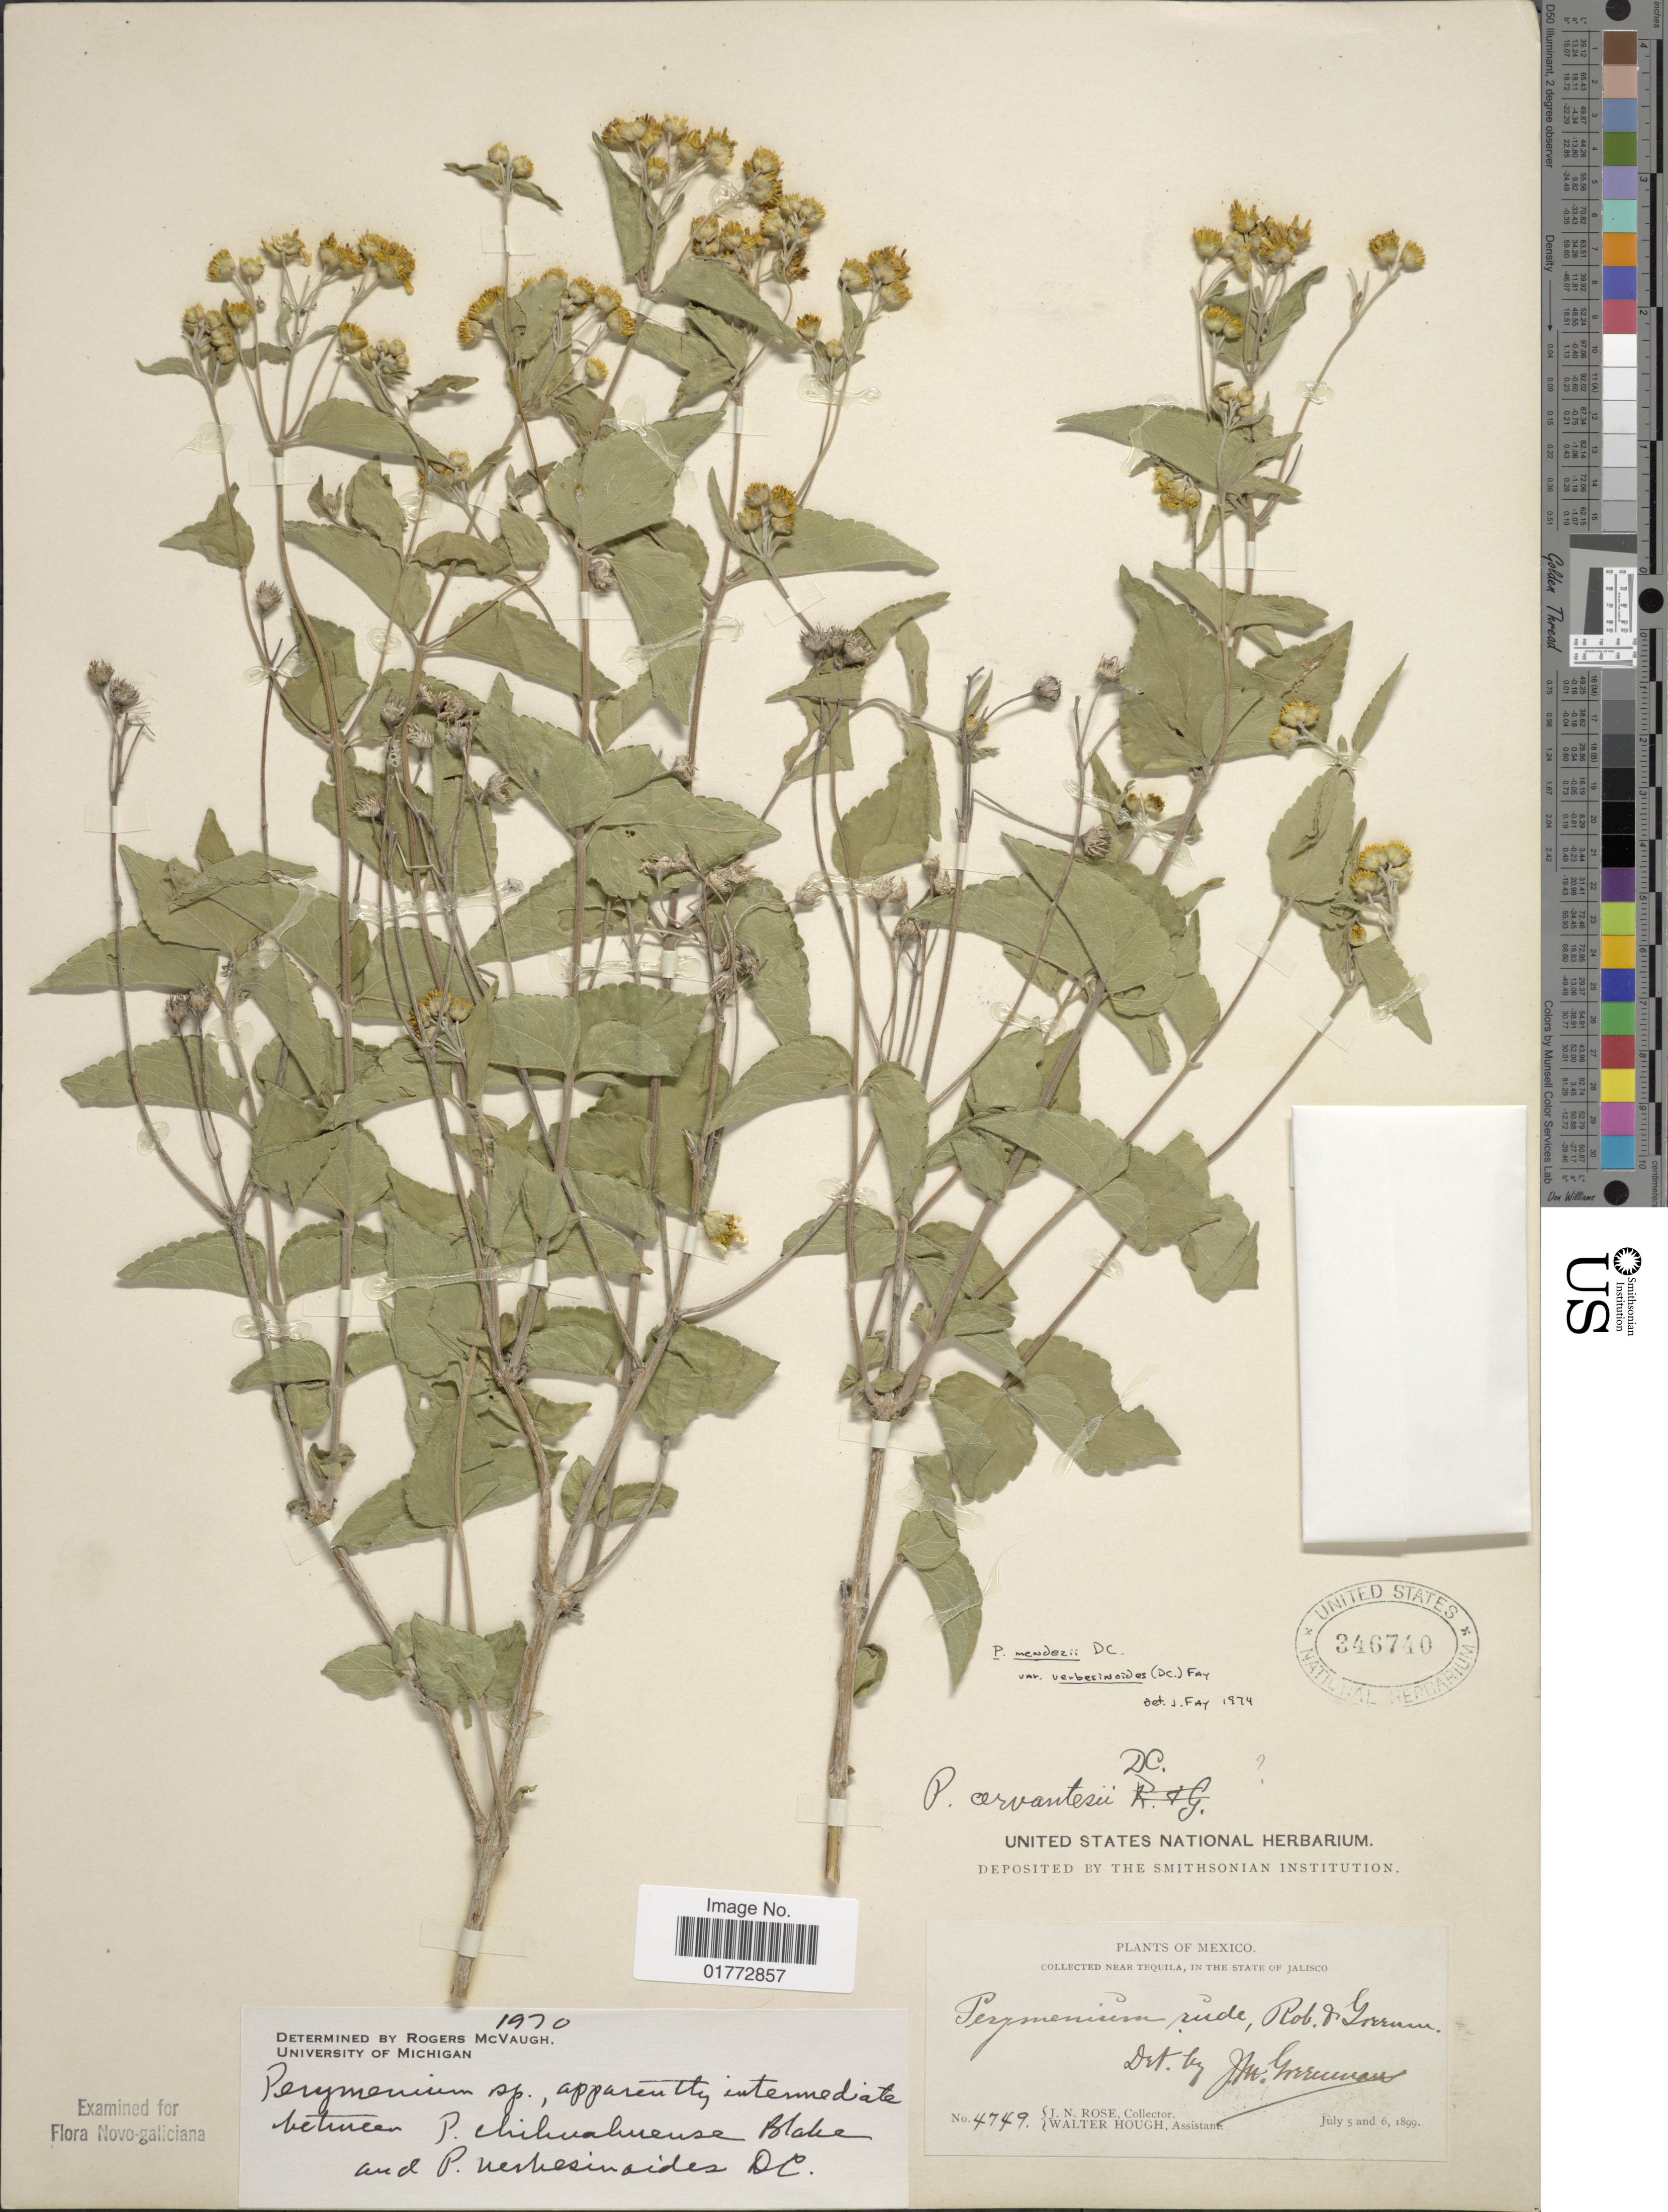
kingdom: Plantae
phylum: Tracheophyta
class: Magnoliopsida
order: Asterales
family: Asteraceae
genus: Perymenium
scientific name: Perymenium mendezii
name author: DC.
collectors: J. N. Rose & W. Hough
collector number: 4749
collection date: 1899-07-05/1899-07-06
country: Mexico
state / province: Jalisco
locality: Near Tequila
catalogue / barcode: US 346740